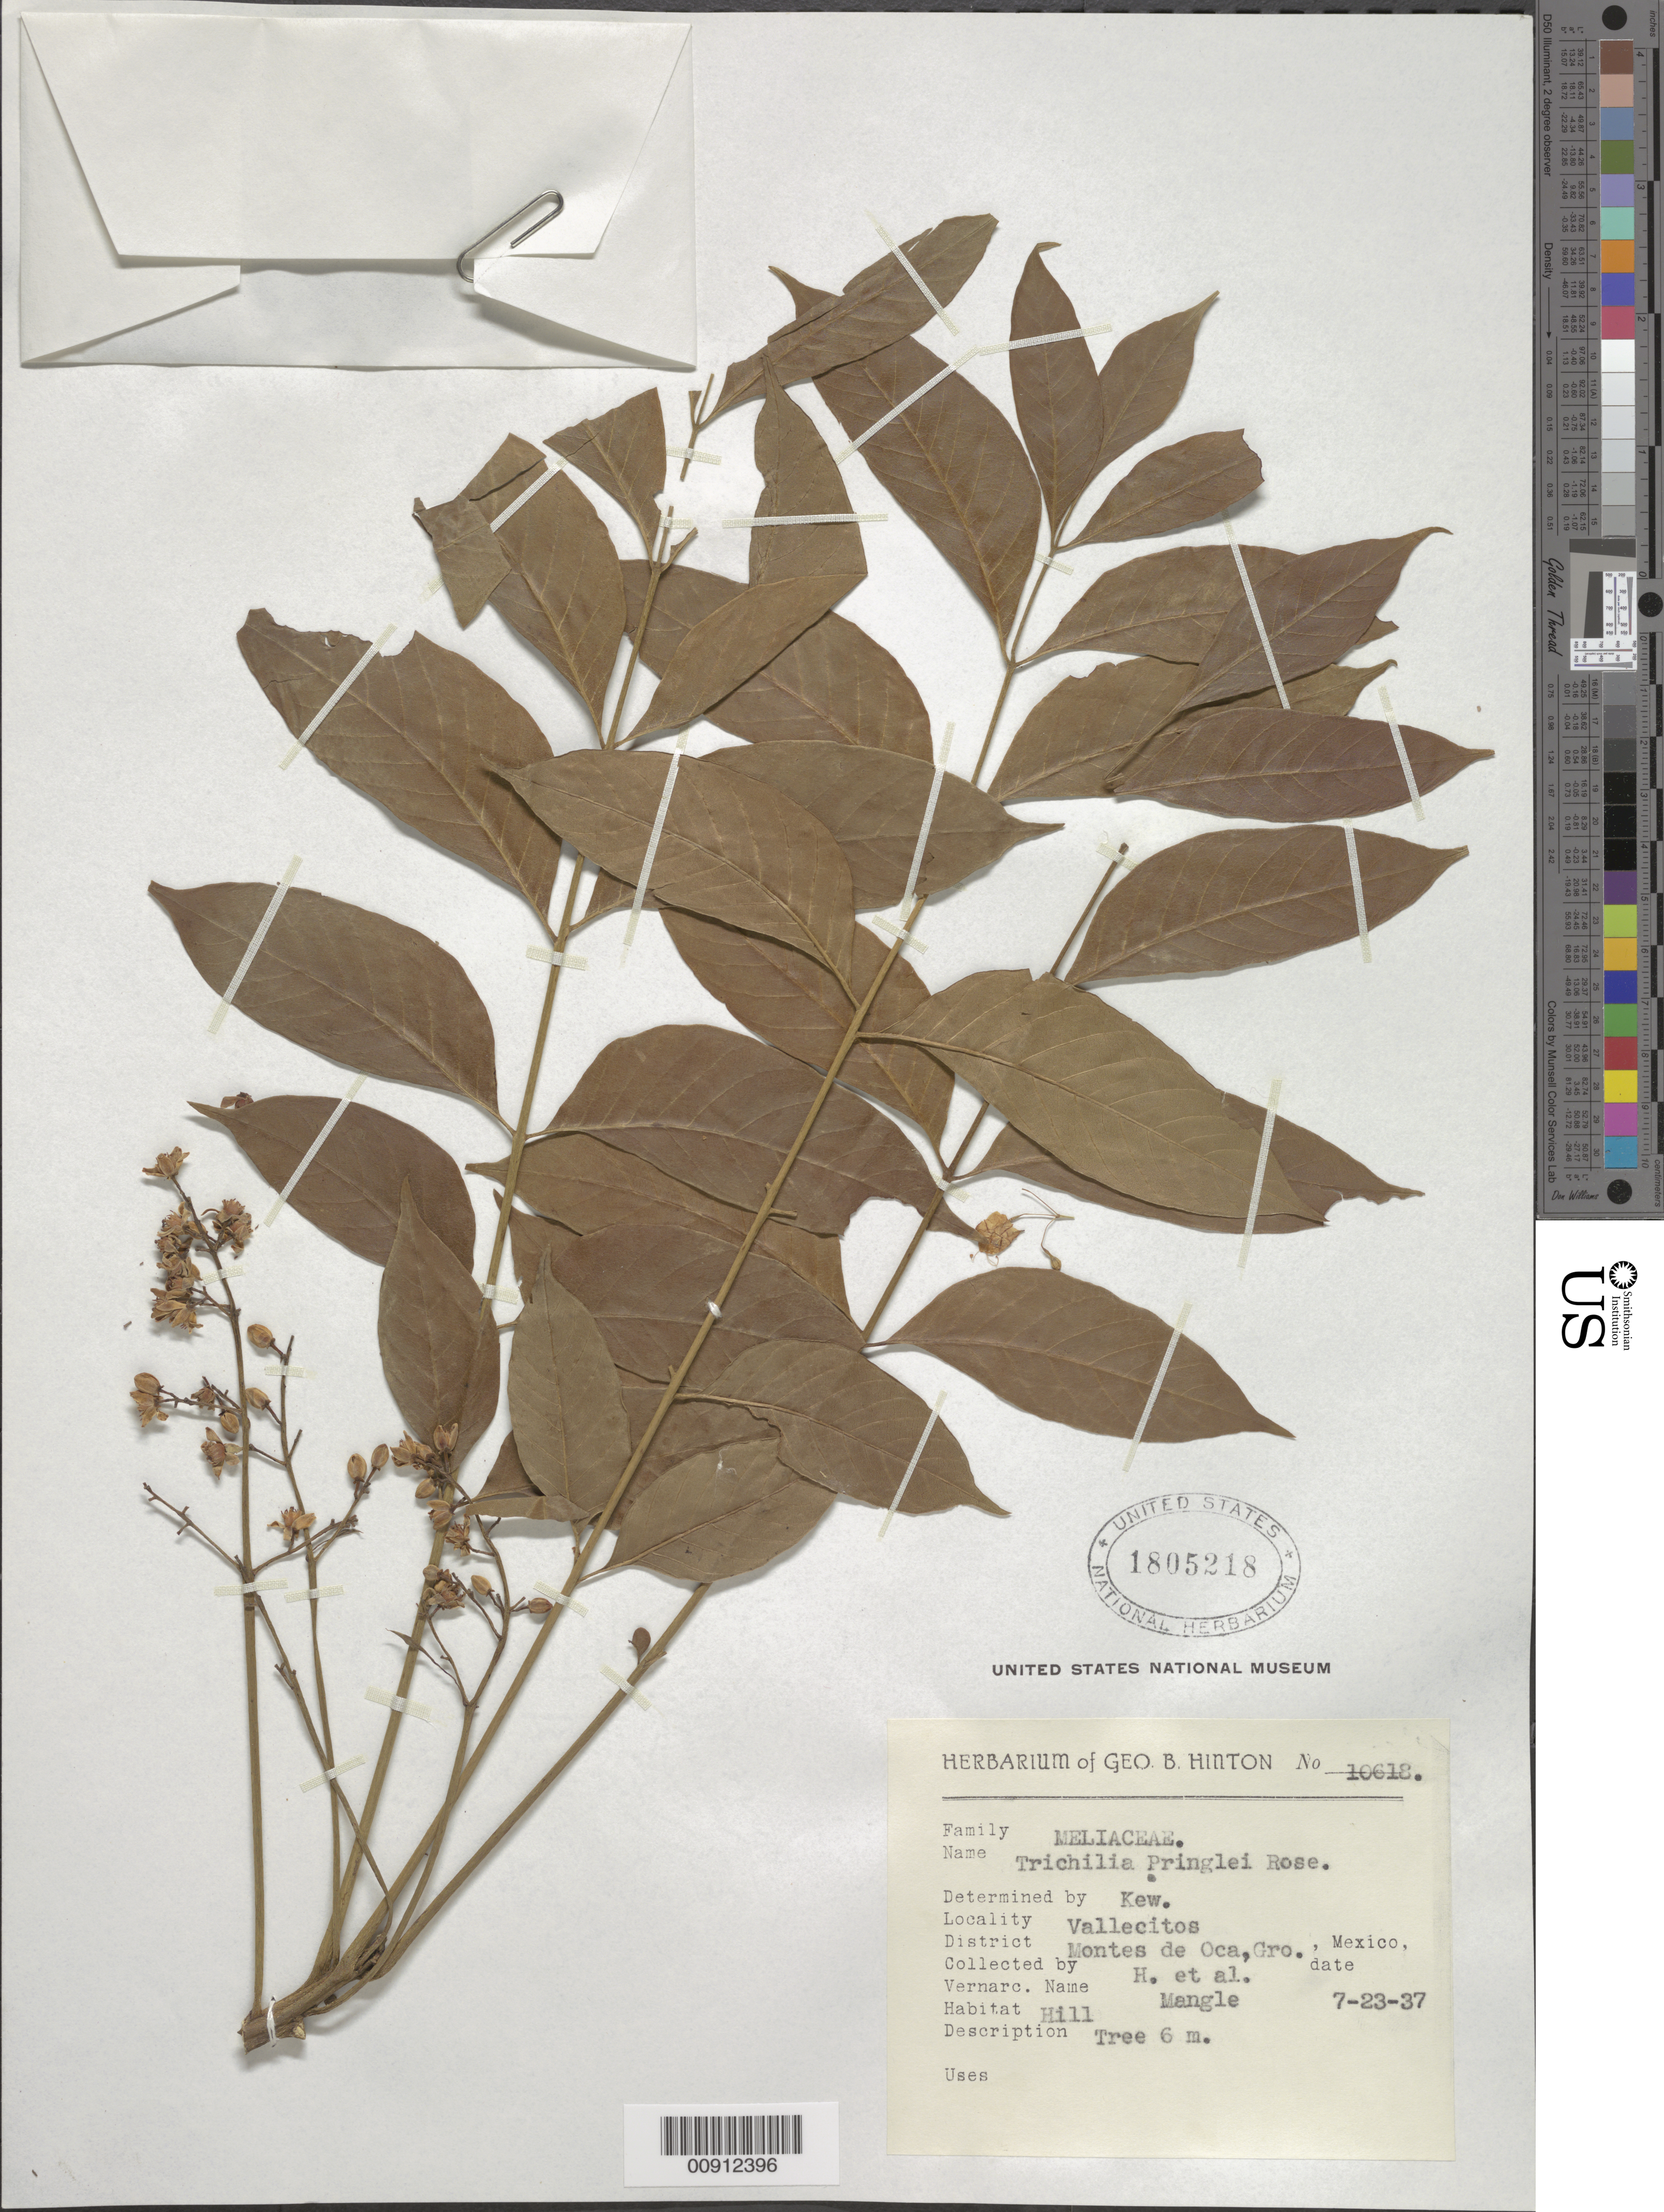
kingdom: Plantae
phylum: Tracheophyta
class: Magnoliopsida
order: Sapindales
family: Meliaceae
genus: Trichilia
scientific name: Trichilia pringlei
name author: Rose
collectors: G. B. Hinton & et al.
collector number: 10618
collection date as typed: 23 Jul 1937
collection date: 1937-07-23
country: Mexico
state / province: Guerrero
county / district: Montes de Oca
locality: Vallecitos, District Montes de Oca, Guerrero.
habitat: Hill.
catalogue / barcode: US 1805218